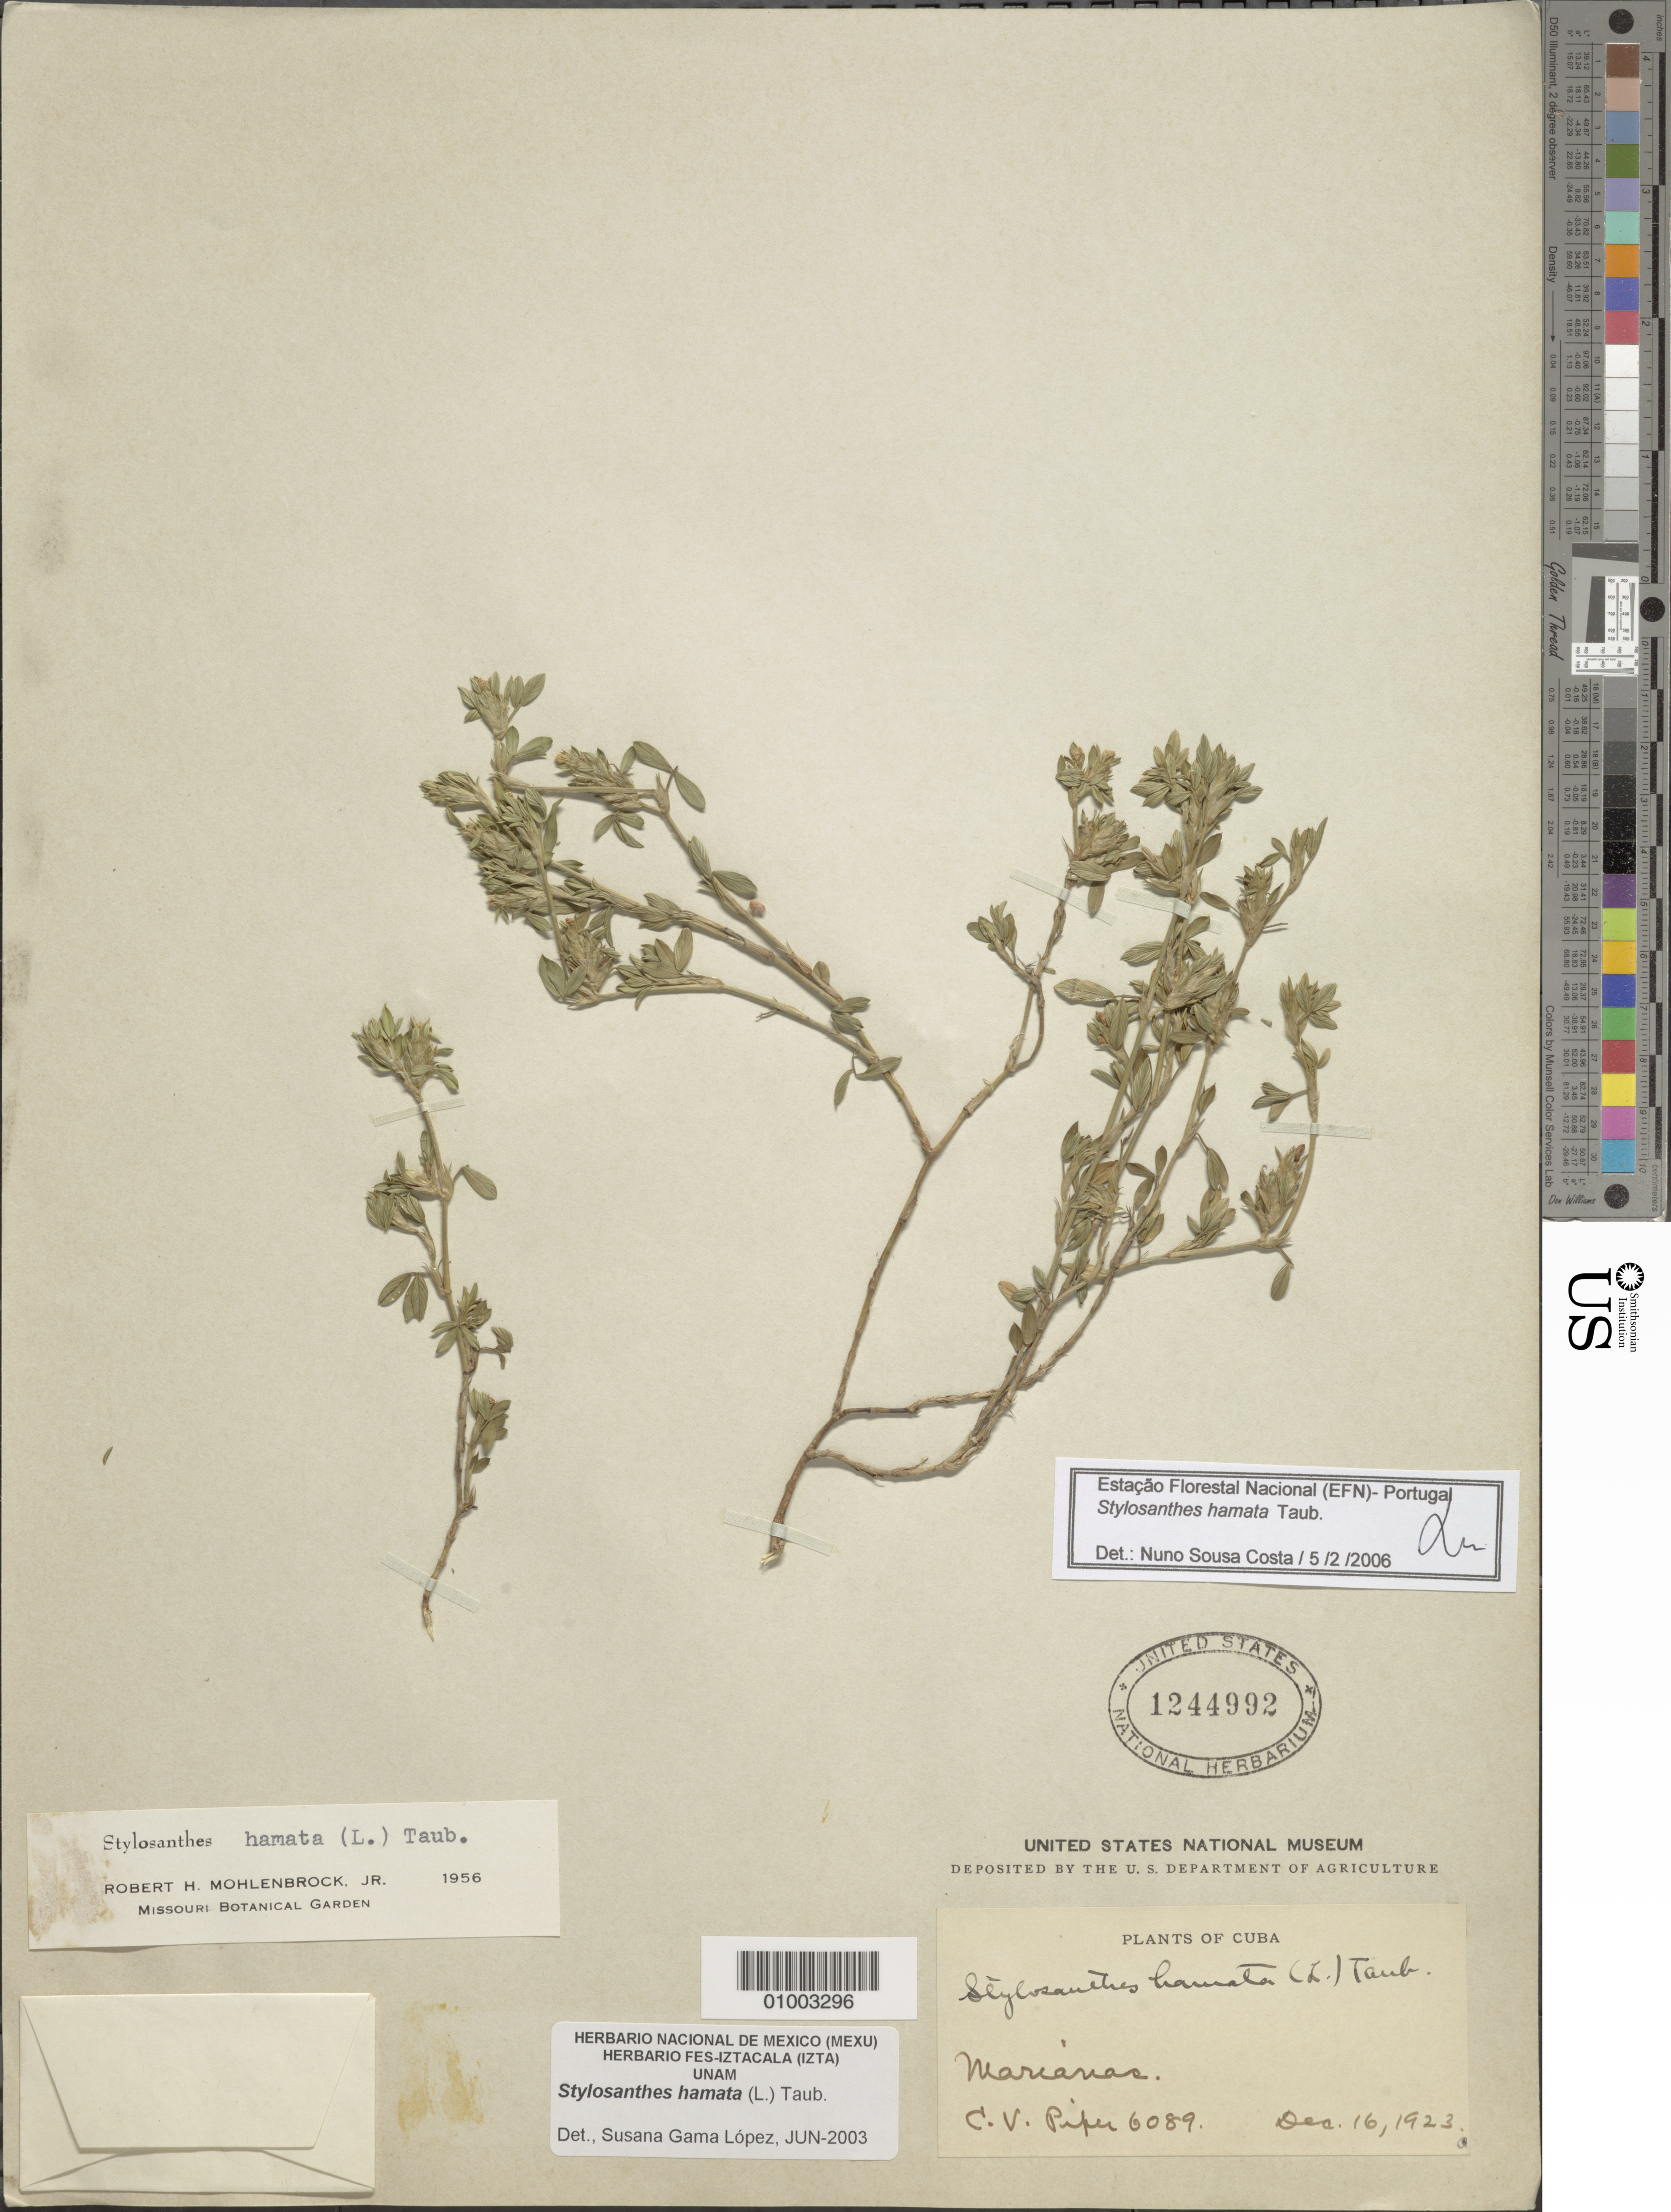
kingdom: Plantae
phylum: Tracheophyta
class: Magnoliopsida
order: Fabales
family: Fabaceae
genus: Stylosanthes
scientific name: Stylosanthes hamata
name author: (L.) Taub.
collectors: C. V. Piper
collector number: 6089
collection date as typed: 16 Dec 1923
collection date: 1923-12-16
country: Cuba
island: Cuba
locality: Marianas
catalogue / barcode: US 1244992